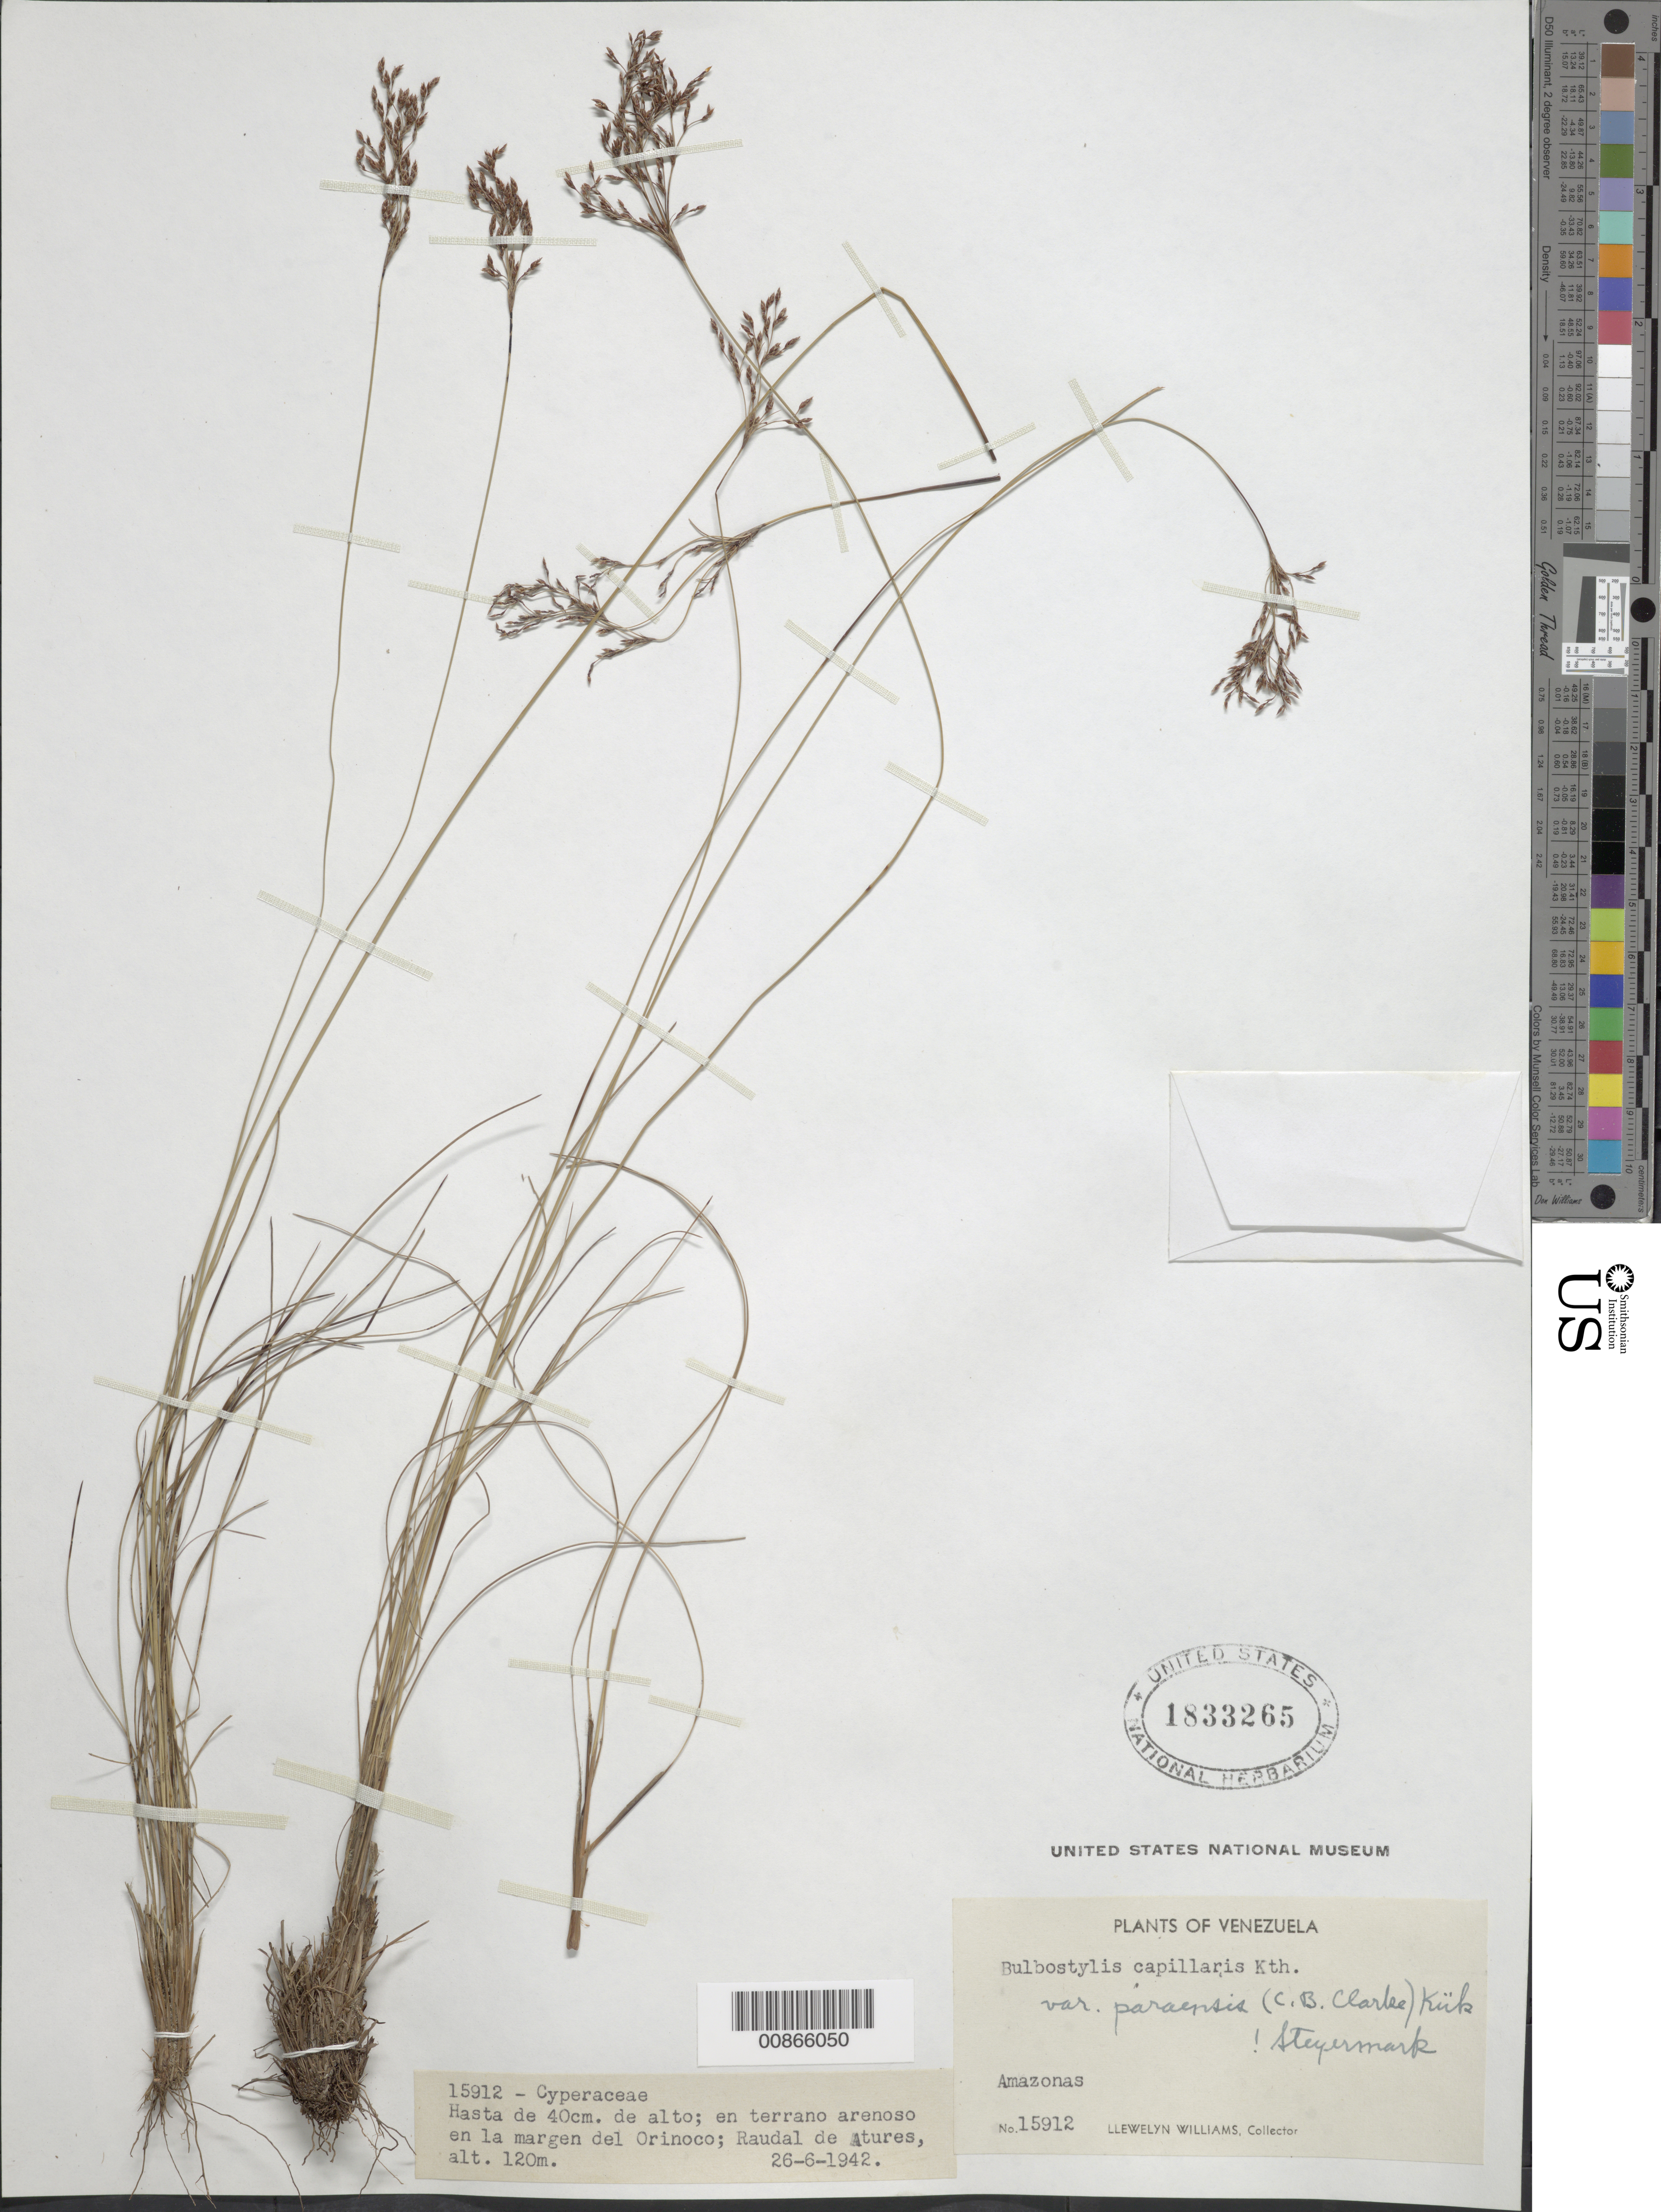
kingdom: Plantae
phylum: Tracheophyta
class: Liliopsida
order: Poales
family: Cyperaceae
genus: Bulbostylis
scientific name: Bulbostylis junciformis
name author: (Kunth) C.B. Clarke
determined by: Maciel-Silva, J. F.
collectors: Ll. Williams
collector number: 15912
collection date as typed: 26-Jun-42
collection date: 1942-06-26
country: Venezuela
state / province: Amazonas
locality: Raudal de Atures, Orinoco R.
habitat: Terrano arenoso en la maargen del rio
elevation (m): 120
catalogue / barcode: US 1833265